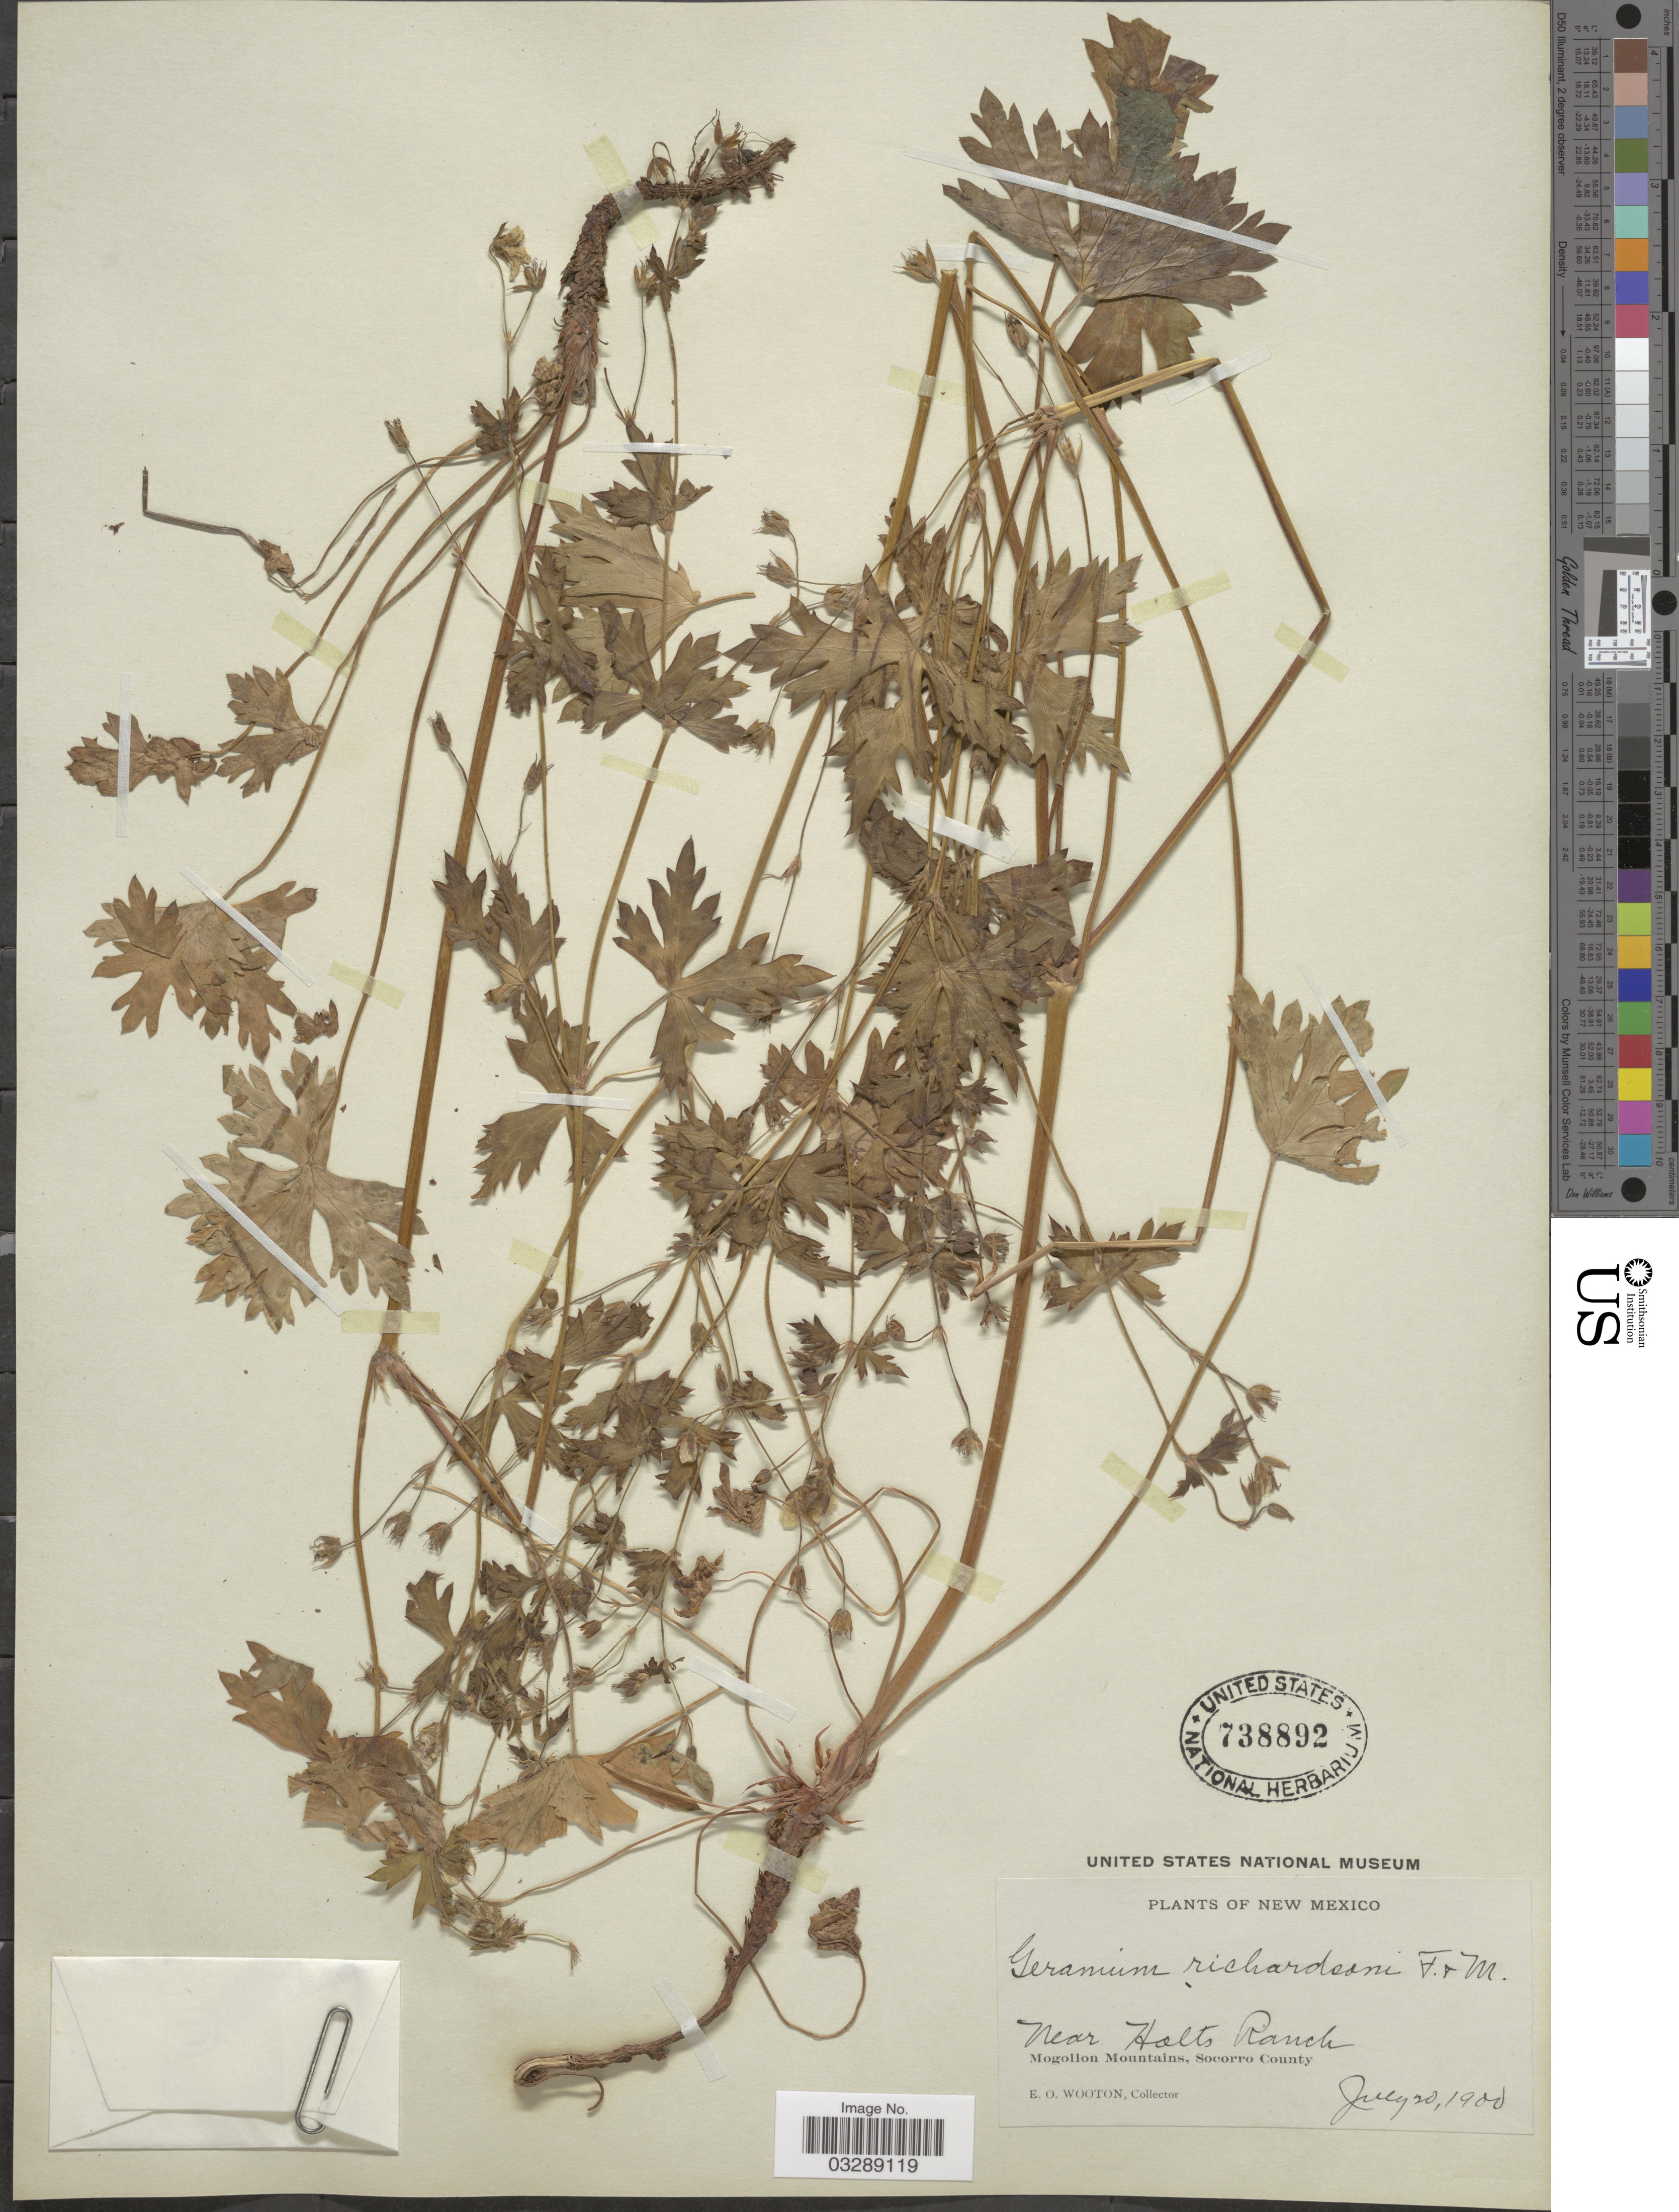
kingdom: Plantae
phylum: Tracheophyta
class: Magnoliopsida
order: Geraniales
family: Geraniaceae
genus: Geranium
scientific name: Geranium richardsonii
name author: Fisch. & Trautv.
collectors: E. O. Wooton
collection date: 1900-07-20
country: United States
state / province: New Mexico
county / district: Socorro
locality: Near Holts Ranch. Mogollon Mountains, Socorro County.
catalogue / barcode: US 738892